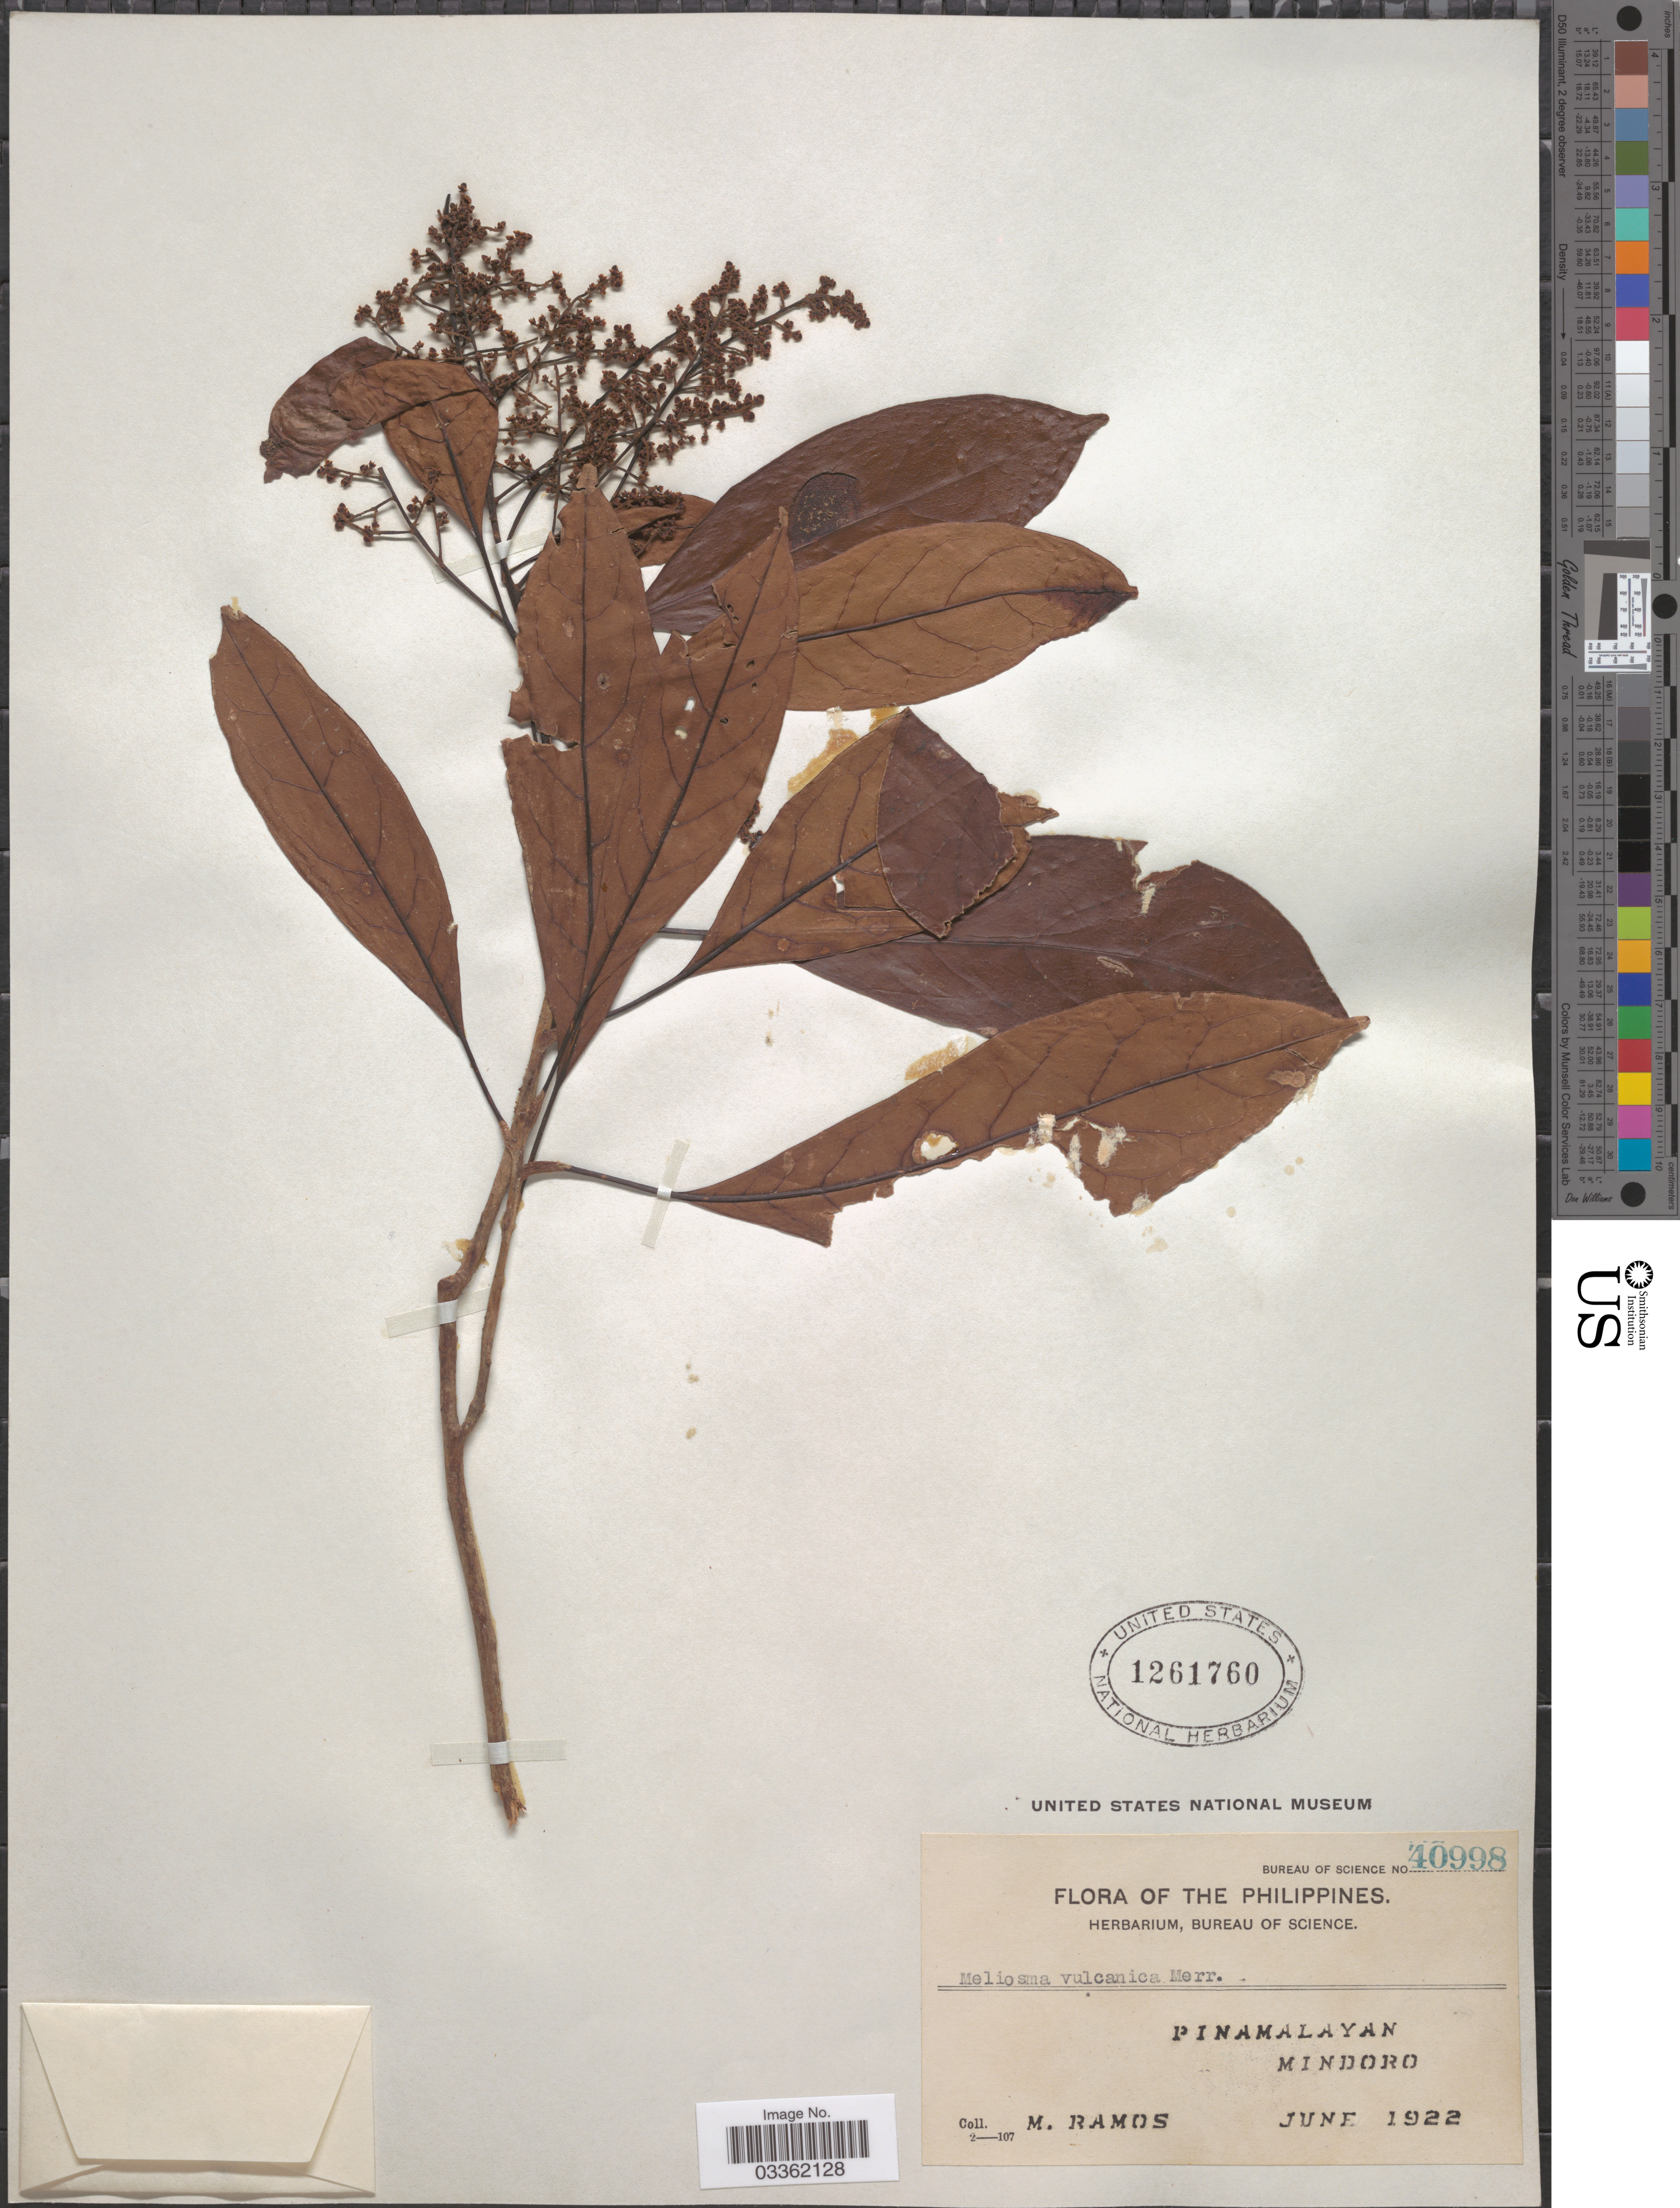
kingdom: Plantae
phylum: Tracheophyta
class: Magnoliopsida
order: Proteales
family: Sabiaceae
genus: Meliosma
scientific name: Meliosma vulcanica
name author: Merr.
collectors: M. Ramos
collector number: Bureau of Science 40998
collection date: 1922-06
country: Philippines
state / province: Mimaropa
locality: Pinamalayan. Mindoro.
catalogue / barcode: US 1261760